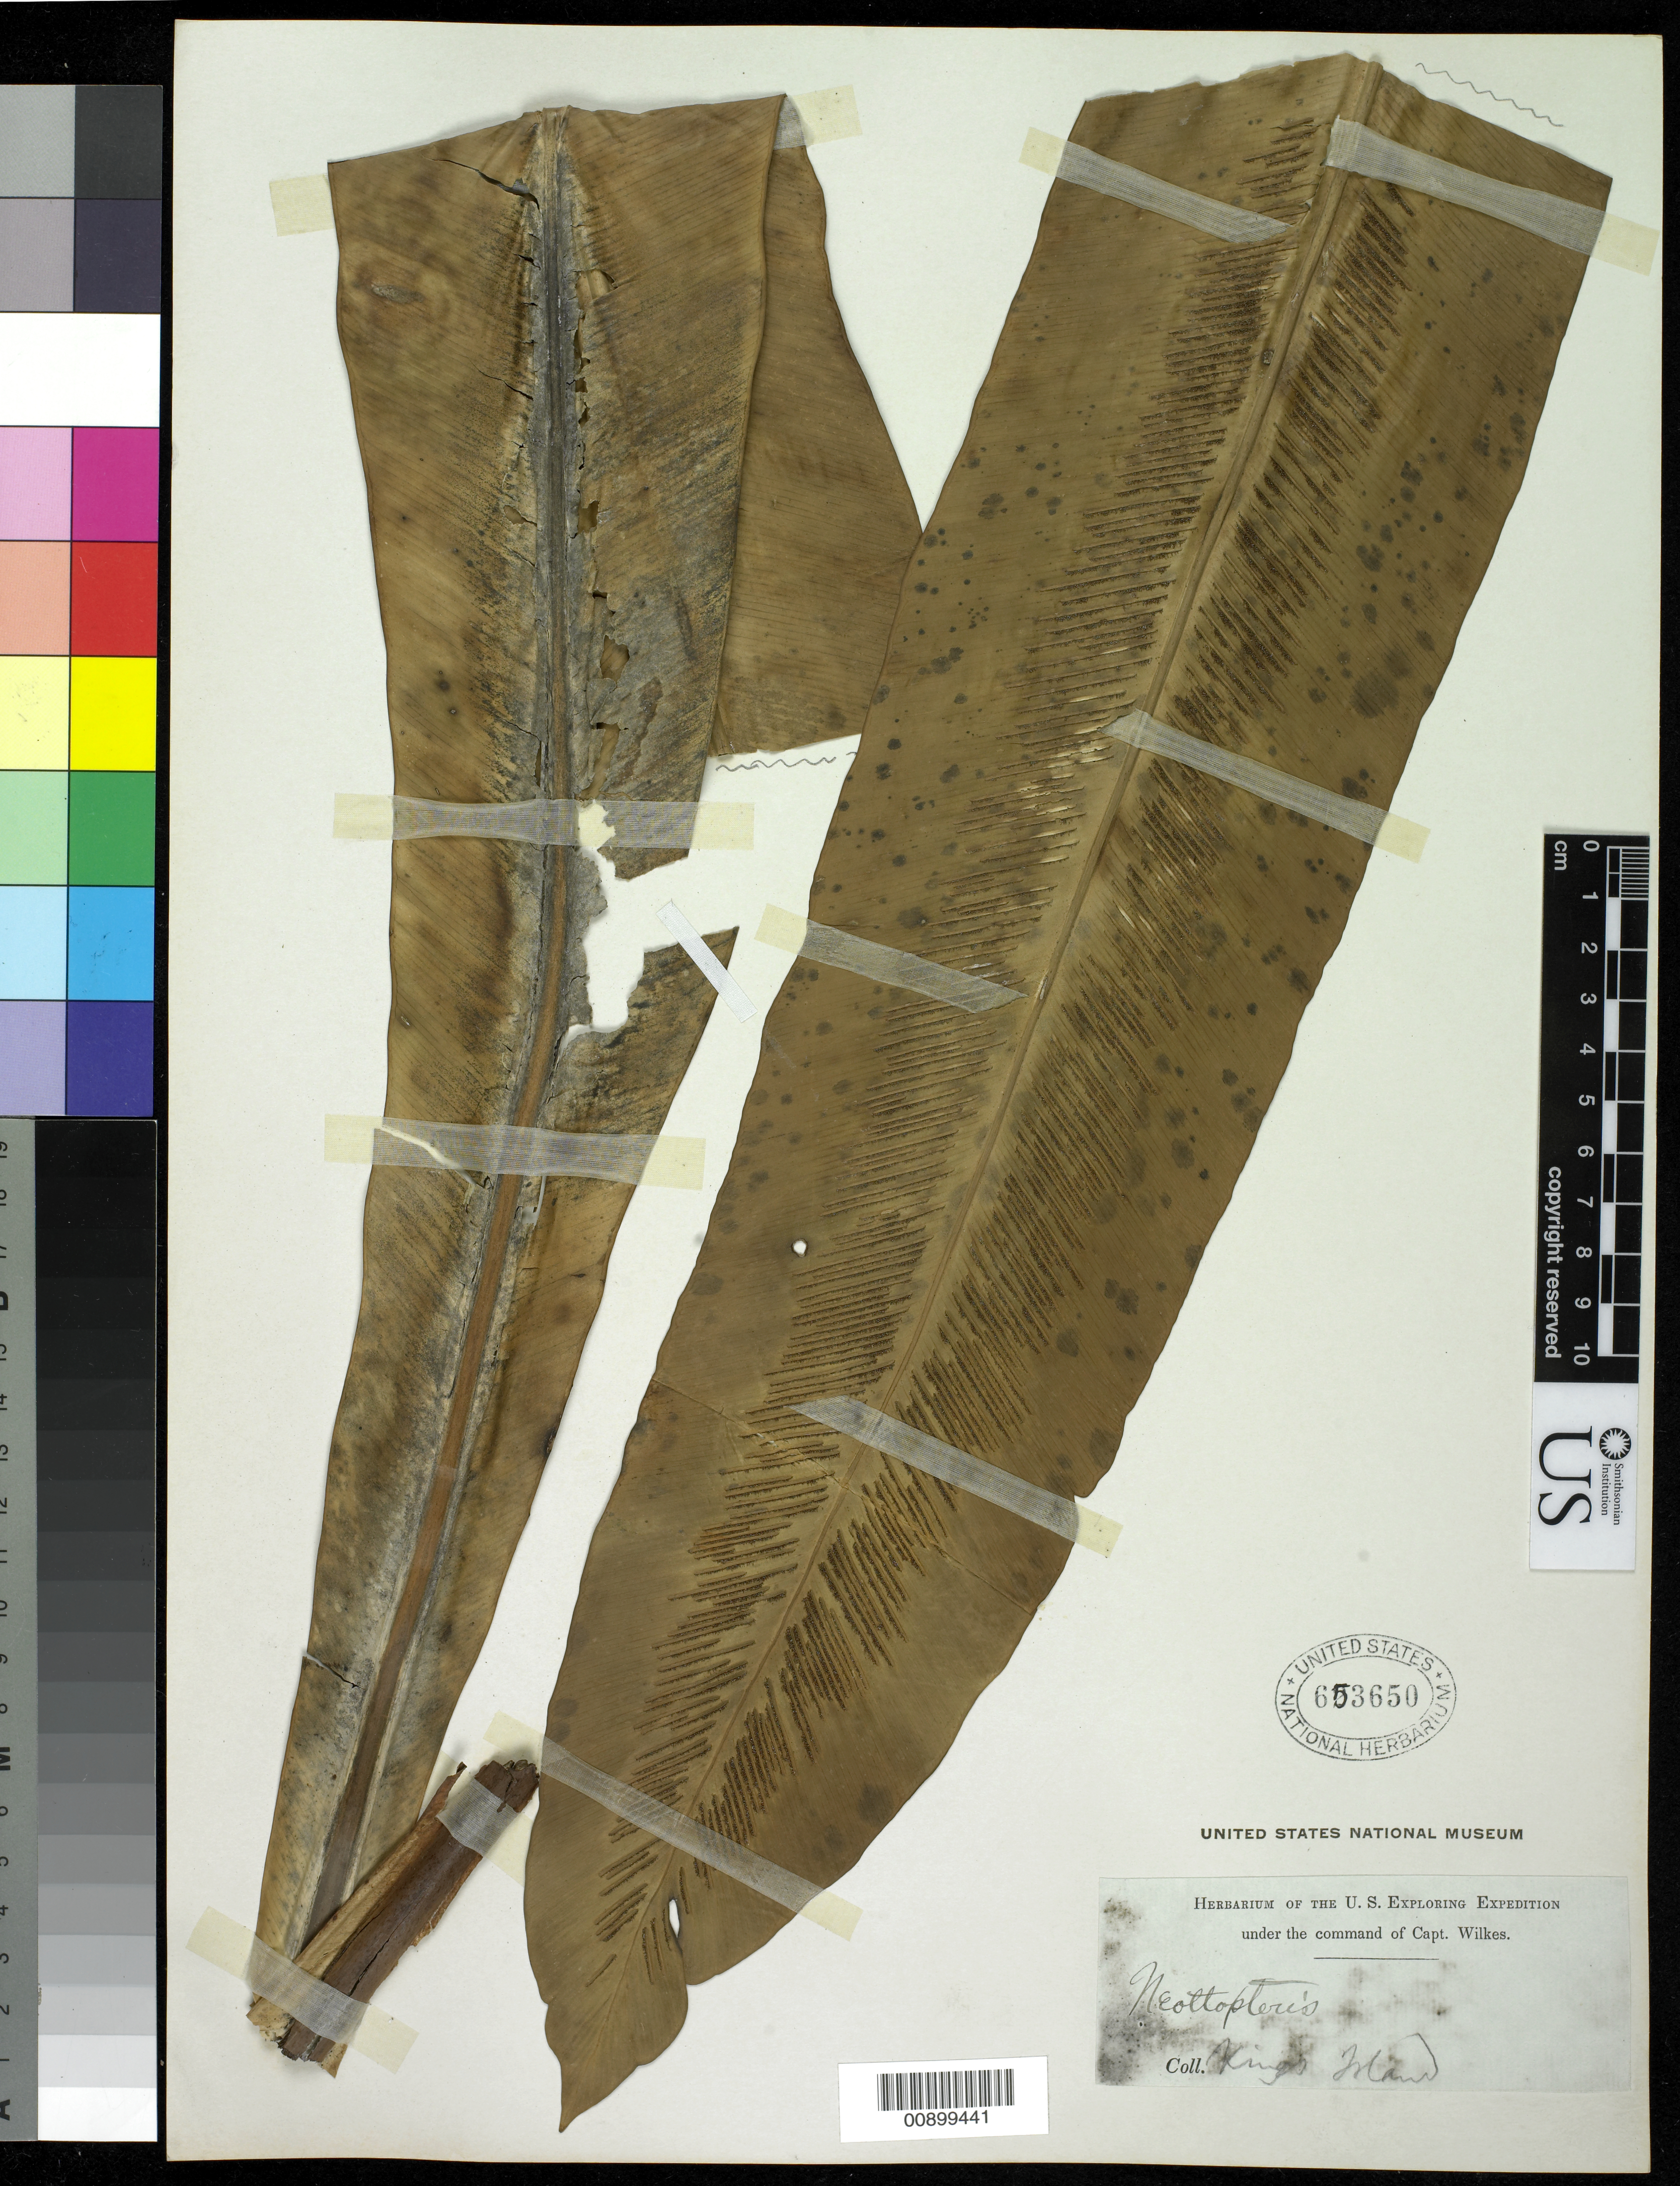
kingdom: Plantae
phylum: Tracheophyta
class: Polypodiopsida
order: Polypodiales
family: Aspleniaceae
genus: Asplenium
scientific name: Asplenium nidus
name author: L.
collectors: Wilkes Explor. Exped.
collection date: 1838/1842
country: French Polynesia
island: King's Island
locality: King's Island [Taiaro]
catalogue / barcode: US 653650